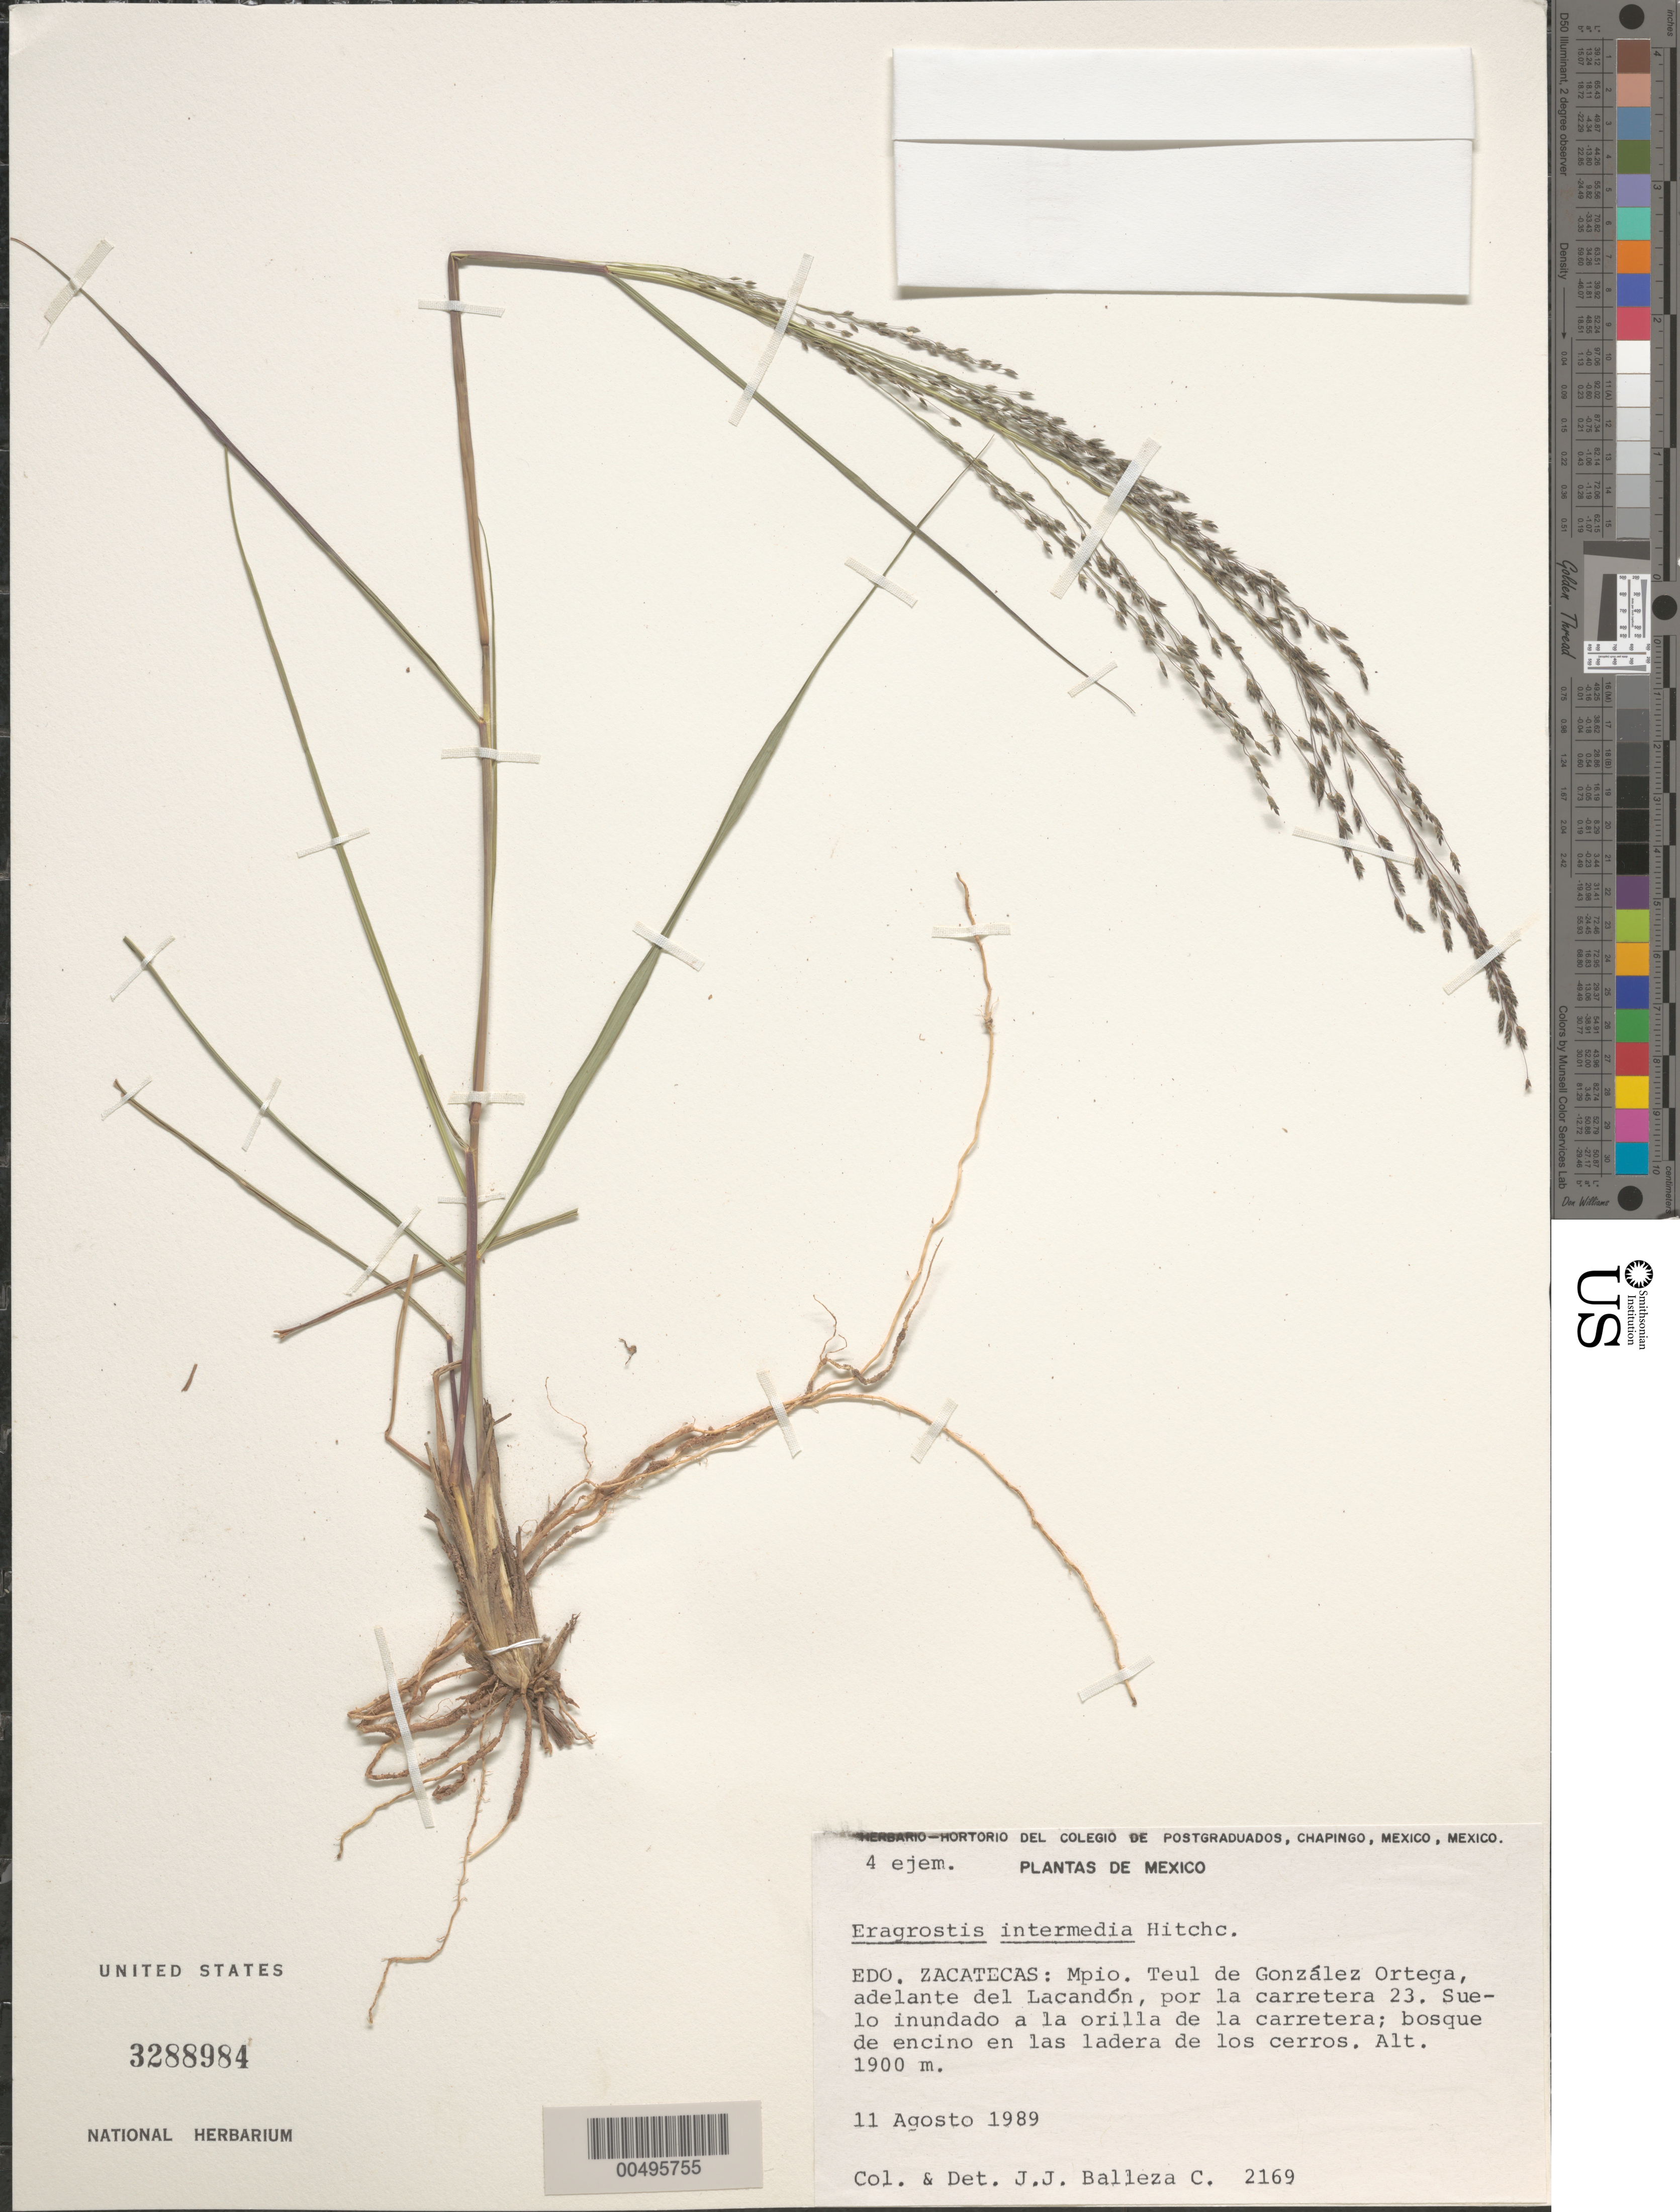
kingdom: Plantae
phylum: Tracheophyta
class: Liliopsida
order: Poales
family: Poaceae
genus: Eragrostis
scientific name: Eragrostis intermedia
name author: Hitchc.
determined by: Balleza C., J. J.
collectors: J. J. Balleza C.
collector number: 2169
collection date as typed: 11 Aug 1989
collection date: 1989-08-11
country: Mexico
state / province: Zacatecas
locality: Mpio. Teul de Gonzáles Ortega, adelante del Lacandón, por la carretera 23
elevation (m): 1900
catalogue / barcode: US 3288984